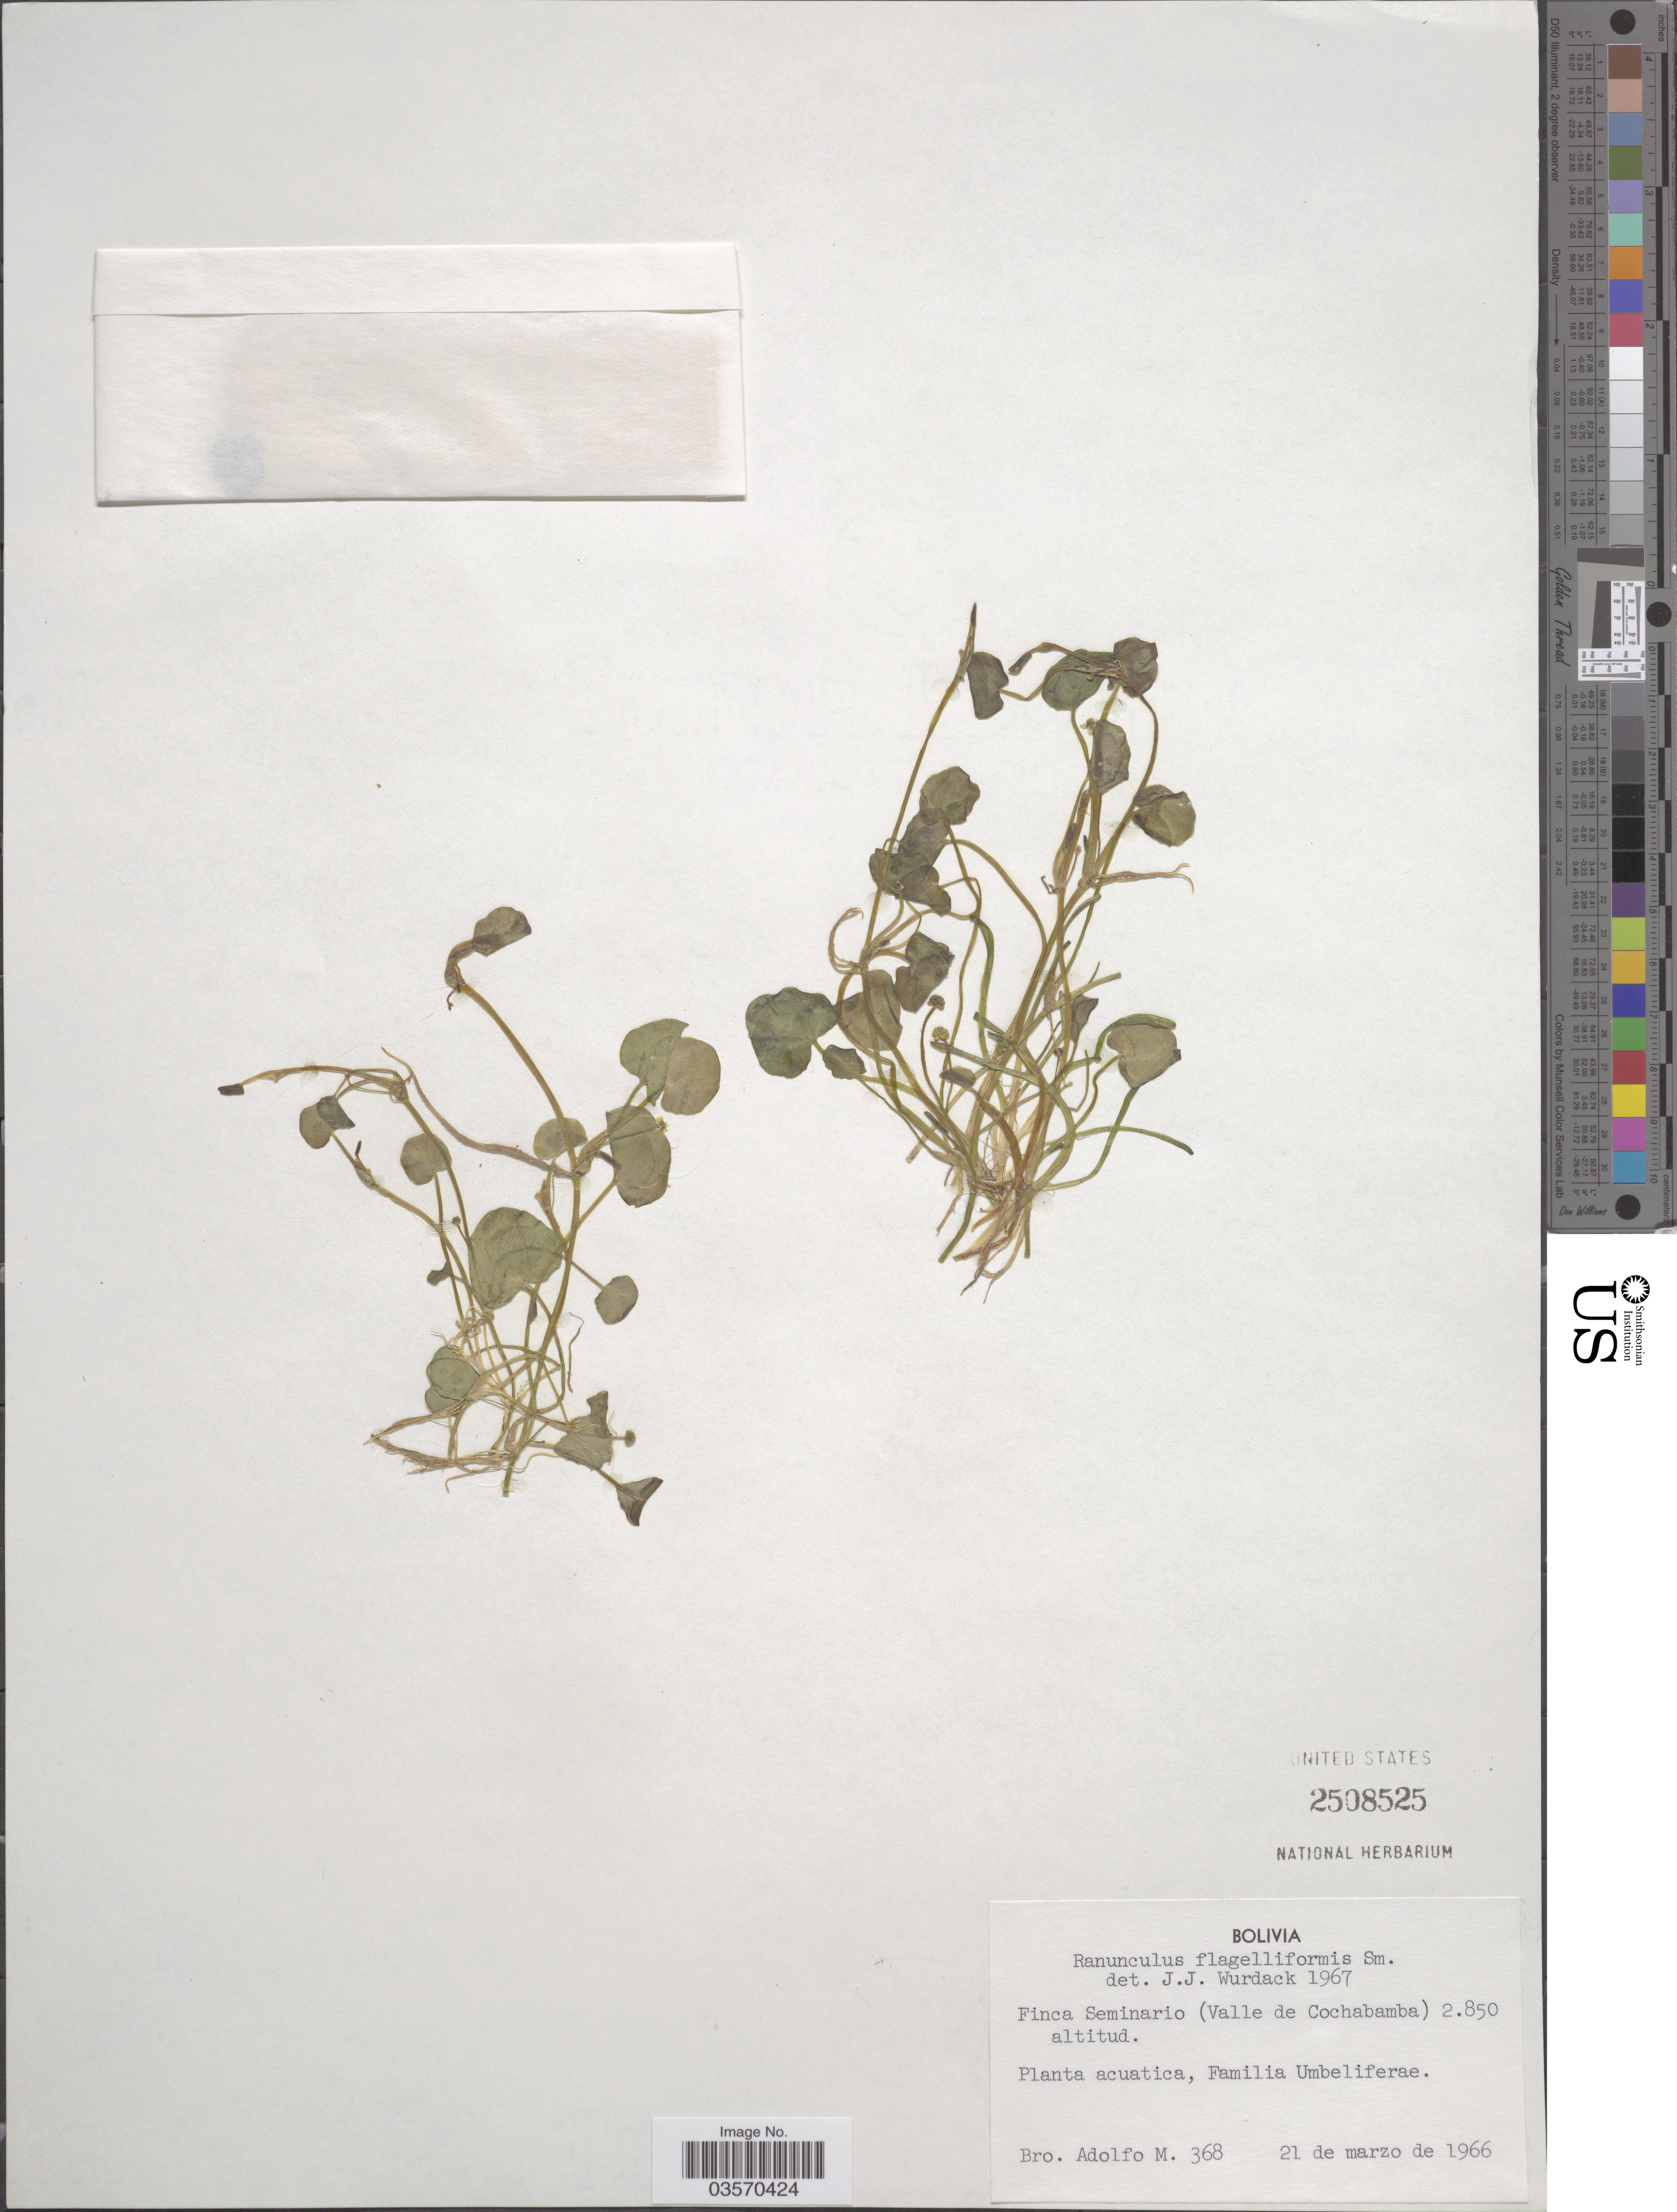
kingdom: Plantae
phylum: Tracheophyta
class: Magnoliopsida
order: Ranunculales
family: Ranunculaceae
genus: Ranunculus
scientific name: Ranunculus flagelliformis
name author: Sm.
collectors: Bro. Adolfo M.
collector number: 368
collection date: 1966-03-21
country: Bolivia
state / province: Cochabamba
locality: Finca Seminario (Valle de Cochabamba).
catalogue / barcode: US 2508525